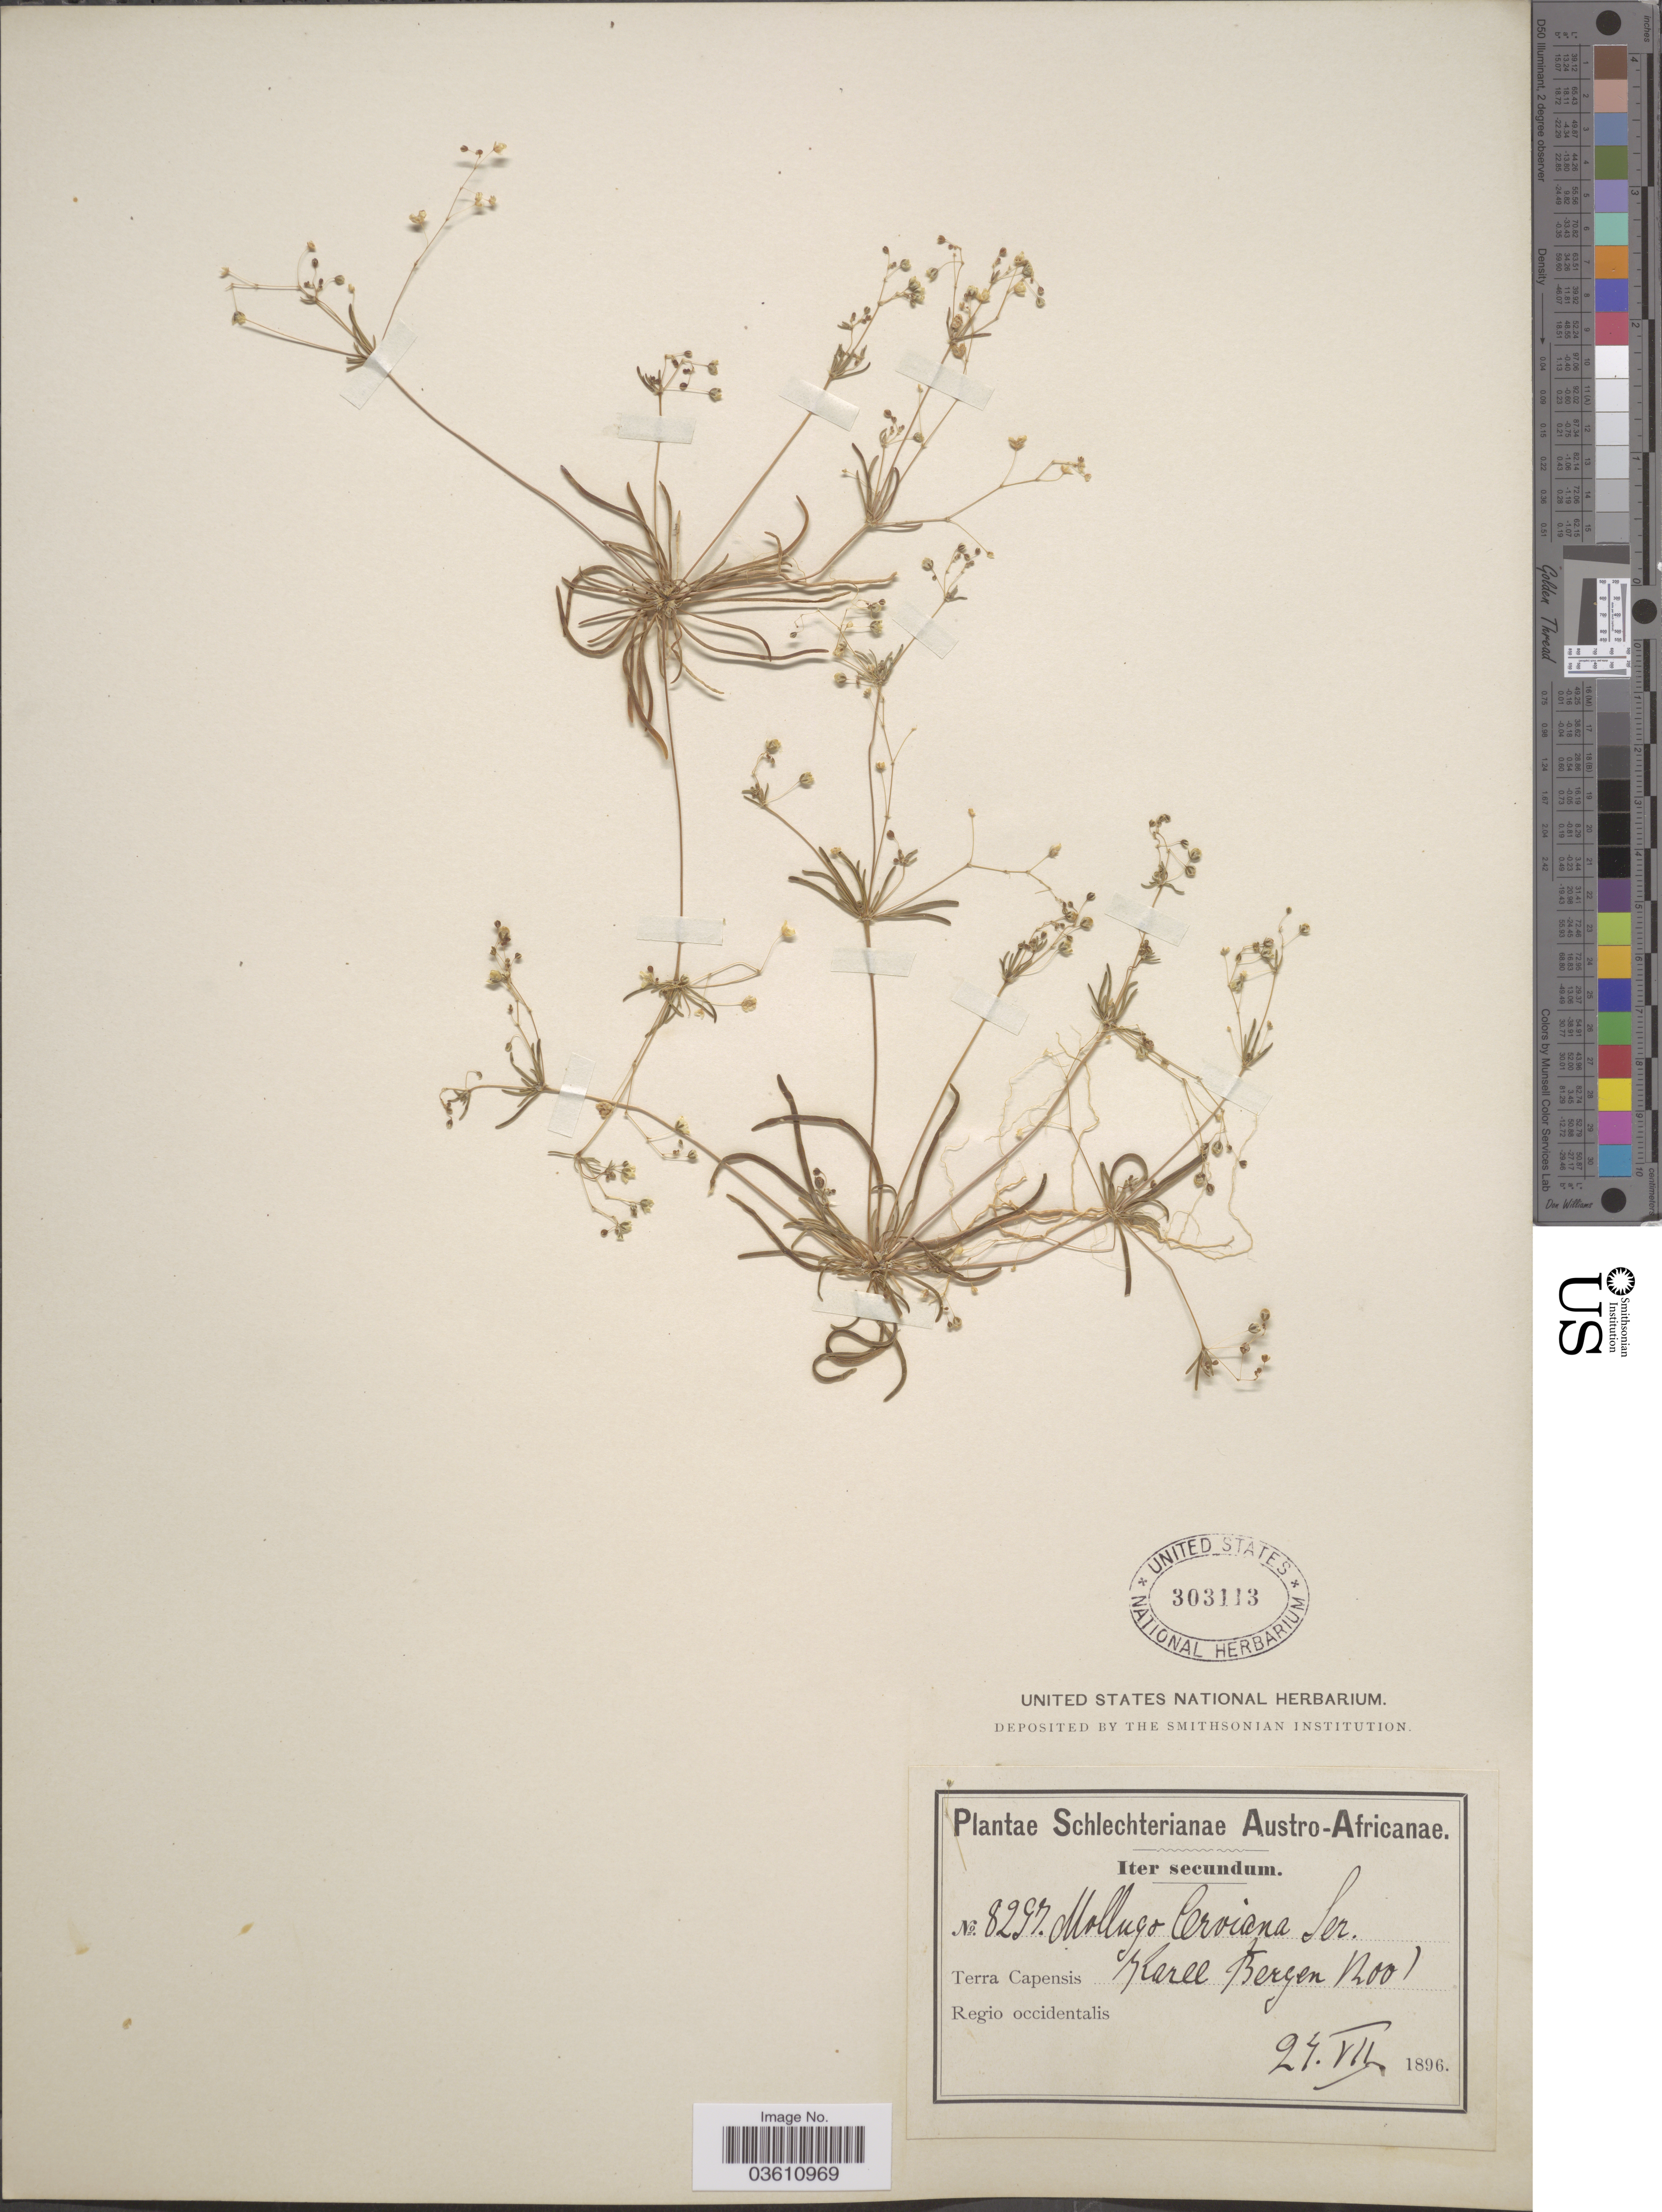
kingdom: Plantae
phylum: Tracheophyta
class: Magnoliopsida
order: Caryophyllales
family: Molluginaceae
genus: Pharnaceum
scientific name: Pharnaceum exiguum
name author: Adamson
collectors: Schlechter, --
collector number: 8297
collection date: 1896-07-24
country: South Africa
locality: Austro-Africanae. Terra Capensis Karee Bergen. Regio occidentalis.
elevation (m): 366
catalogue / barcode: US 303113